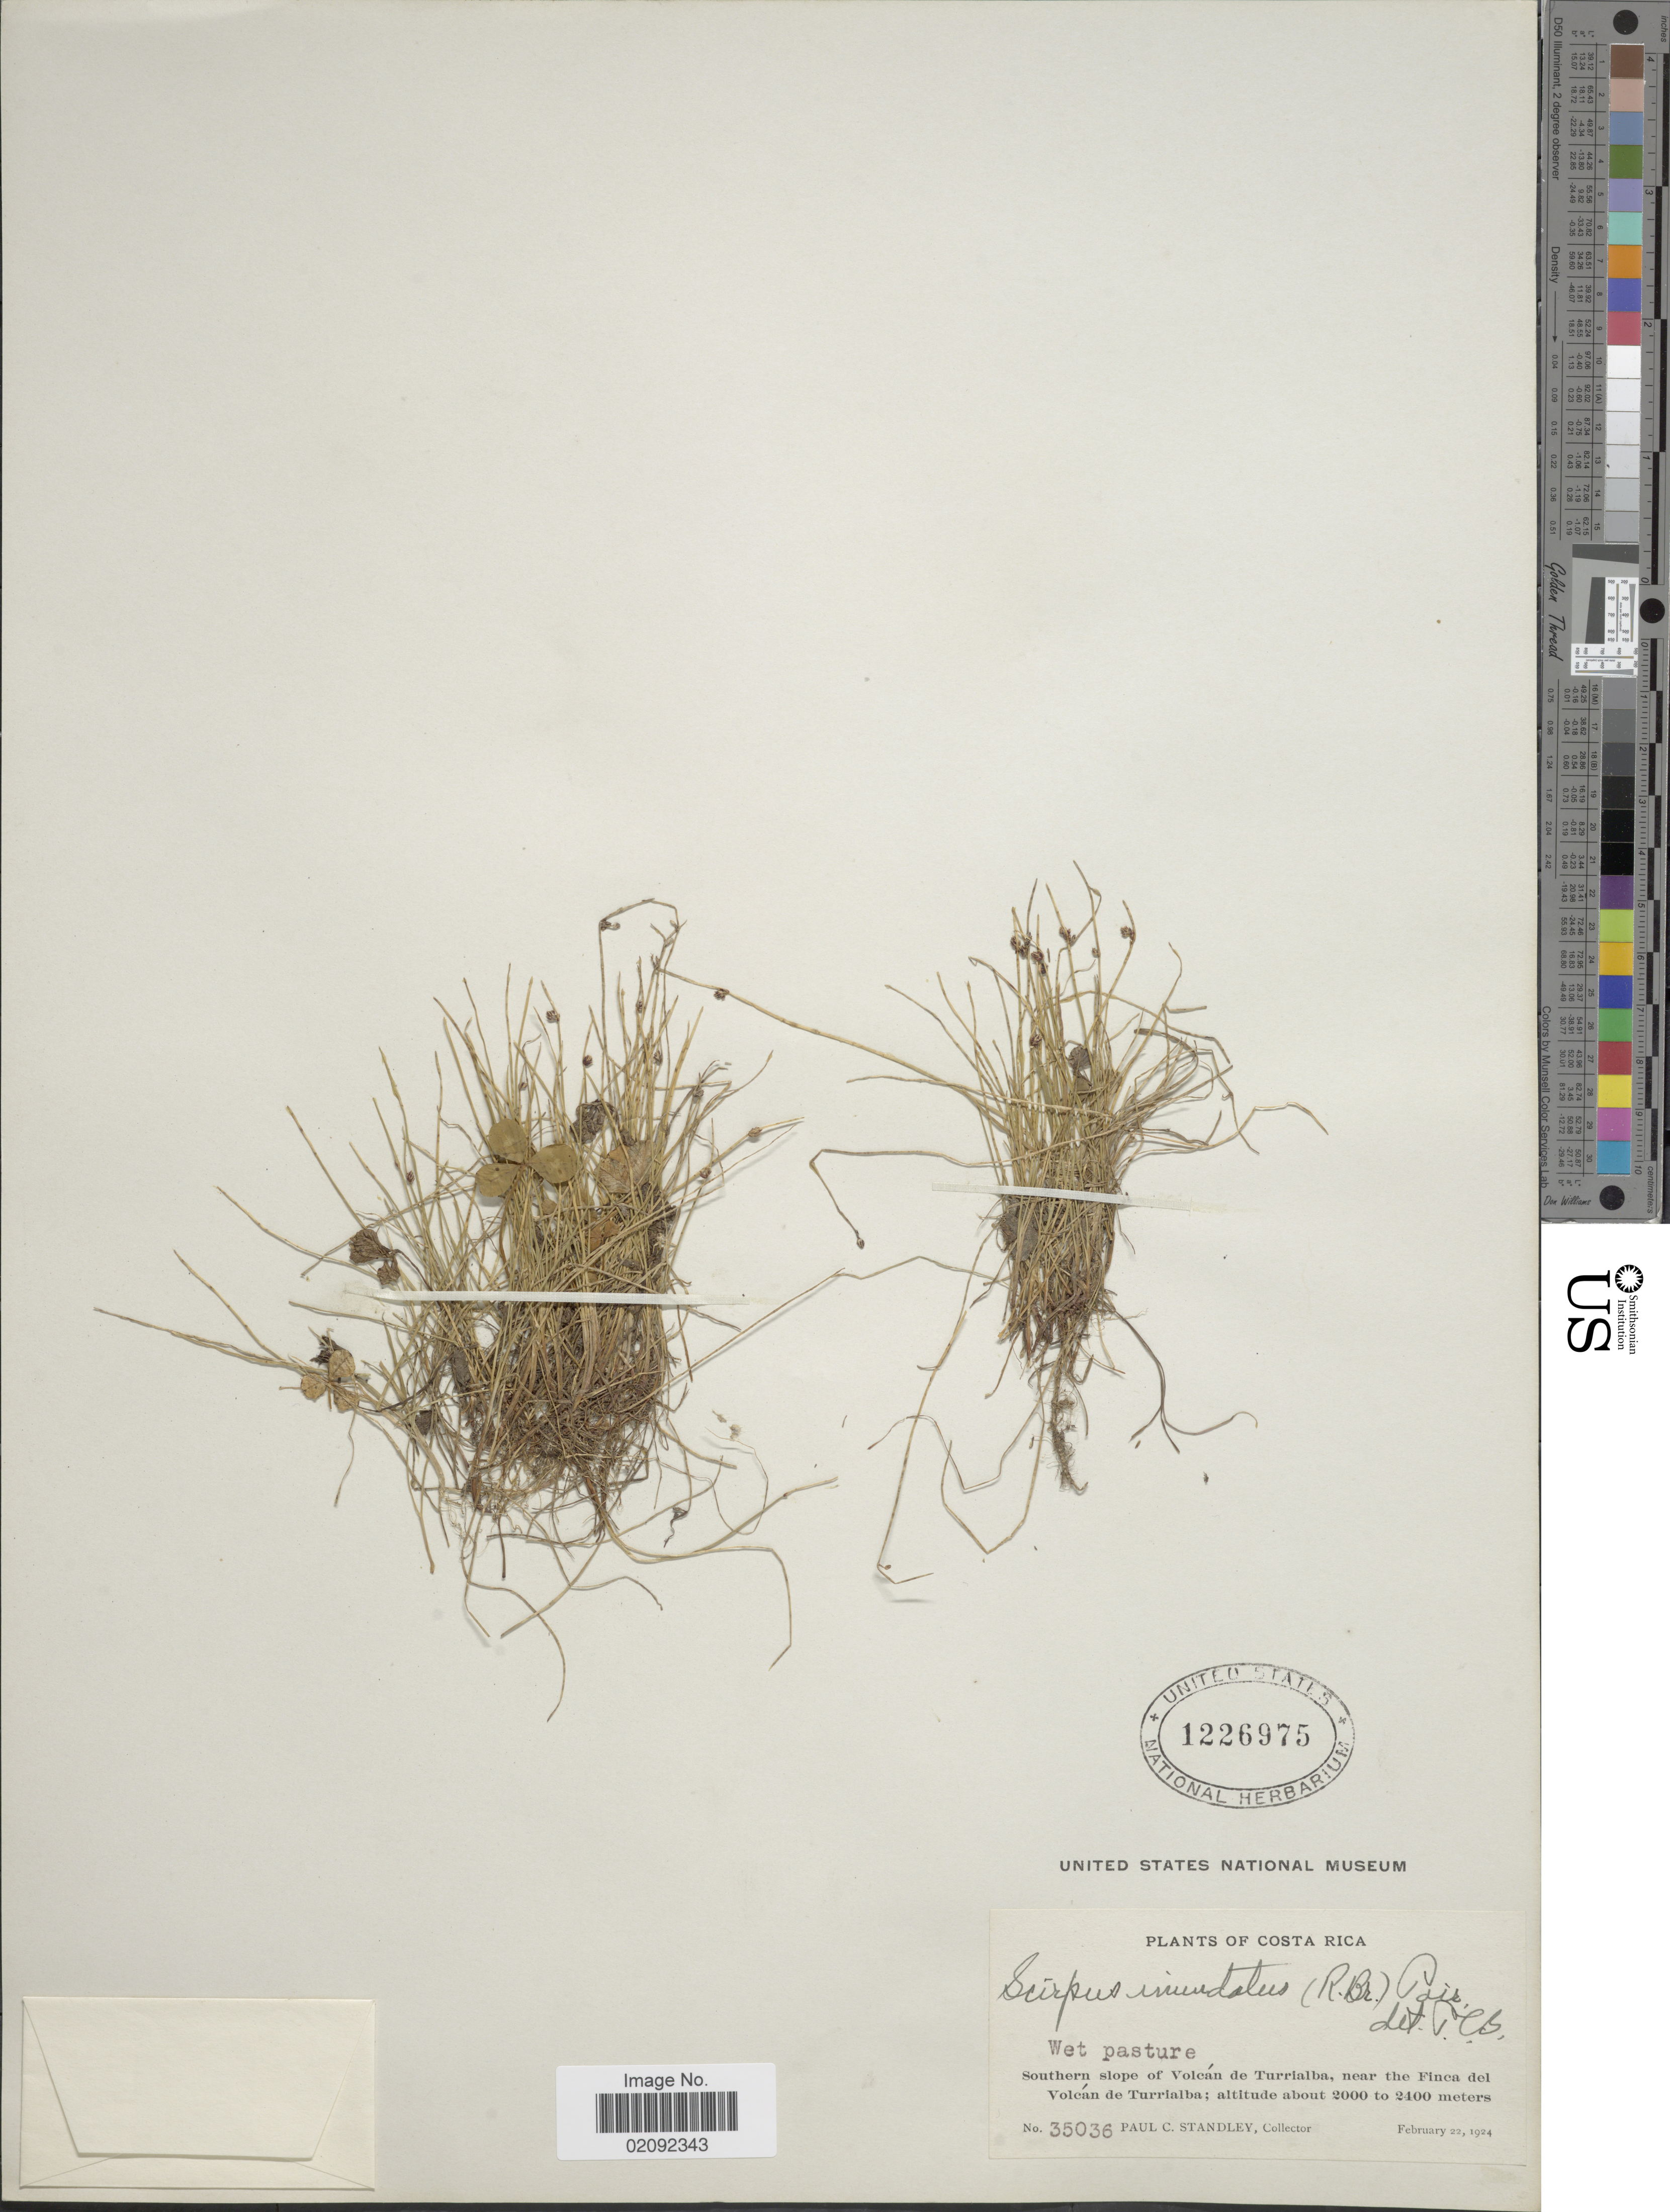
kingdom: Plantae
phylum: Tracheophyta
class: Liliopsida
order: Poales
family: Cyperaceae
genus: Isolepis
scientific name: Isolepis nigricans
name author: Kunth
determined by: Strong, Mark T., (BOT), Smithsonian Institution - National Museum of Natural History (UNITED STATES)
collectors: P. C. Standley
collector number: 35036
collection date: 1924-02-22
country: Costa Rica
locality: Wet pasture, Southern slope of Volcán de Turrialba, near the Finca del Volcán de Turrialba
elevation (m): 2000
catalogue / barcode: US 1226975